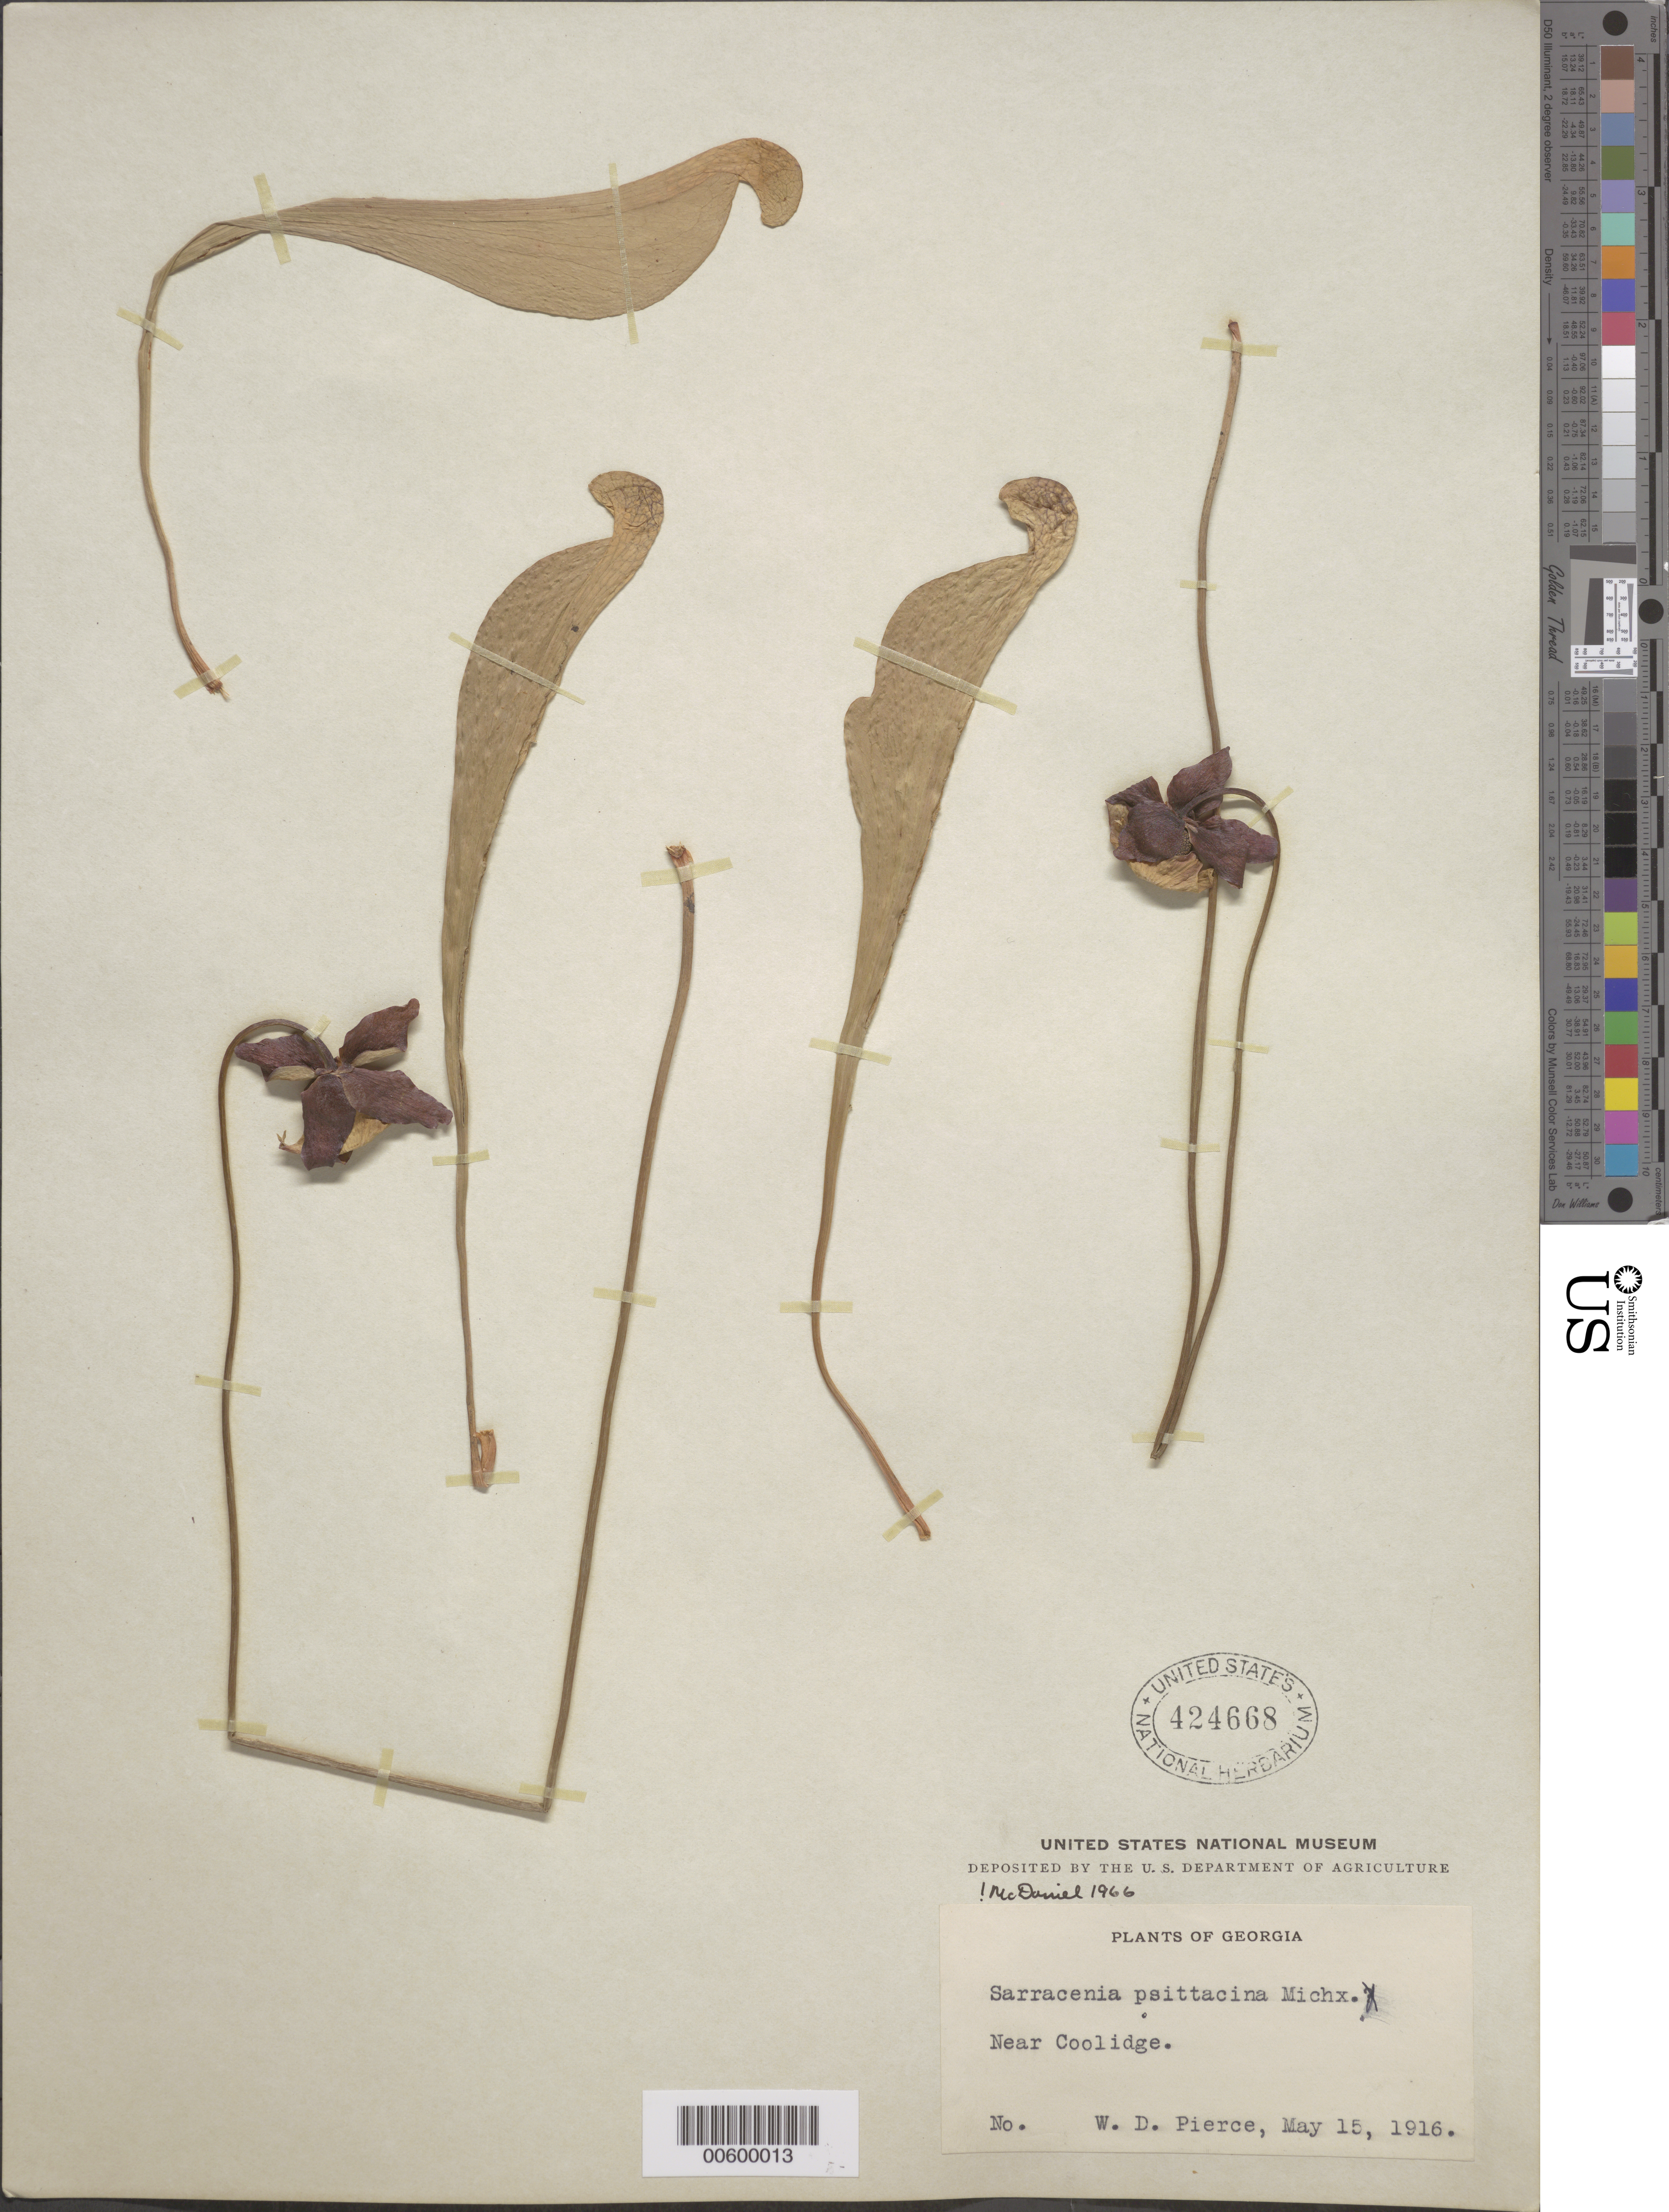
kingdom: Plantae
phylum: Tracheophyta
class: Magnoliopsida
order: Ericales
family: Sarraceniaceae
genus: Sarracenia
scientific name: Sarracenia psittacina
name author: Michx.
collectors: W. Pierce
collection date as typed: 15 May 1916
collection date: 1916-05-15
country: United States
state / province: Georgia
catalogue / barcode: US 424668